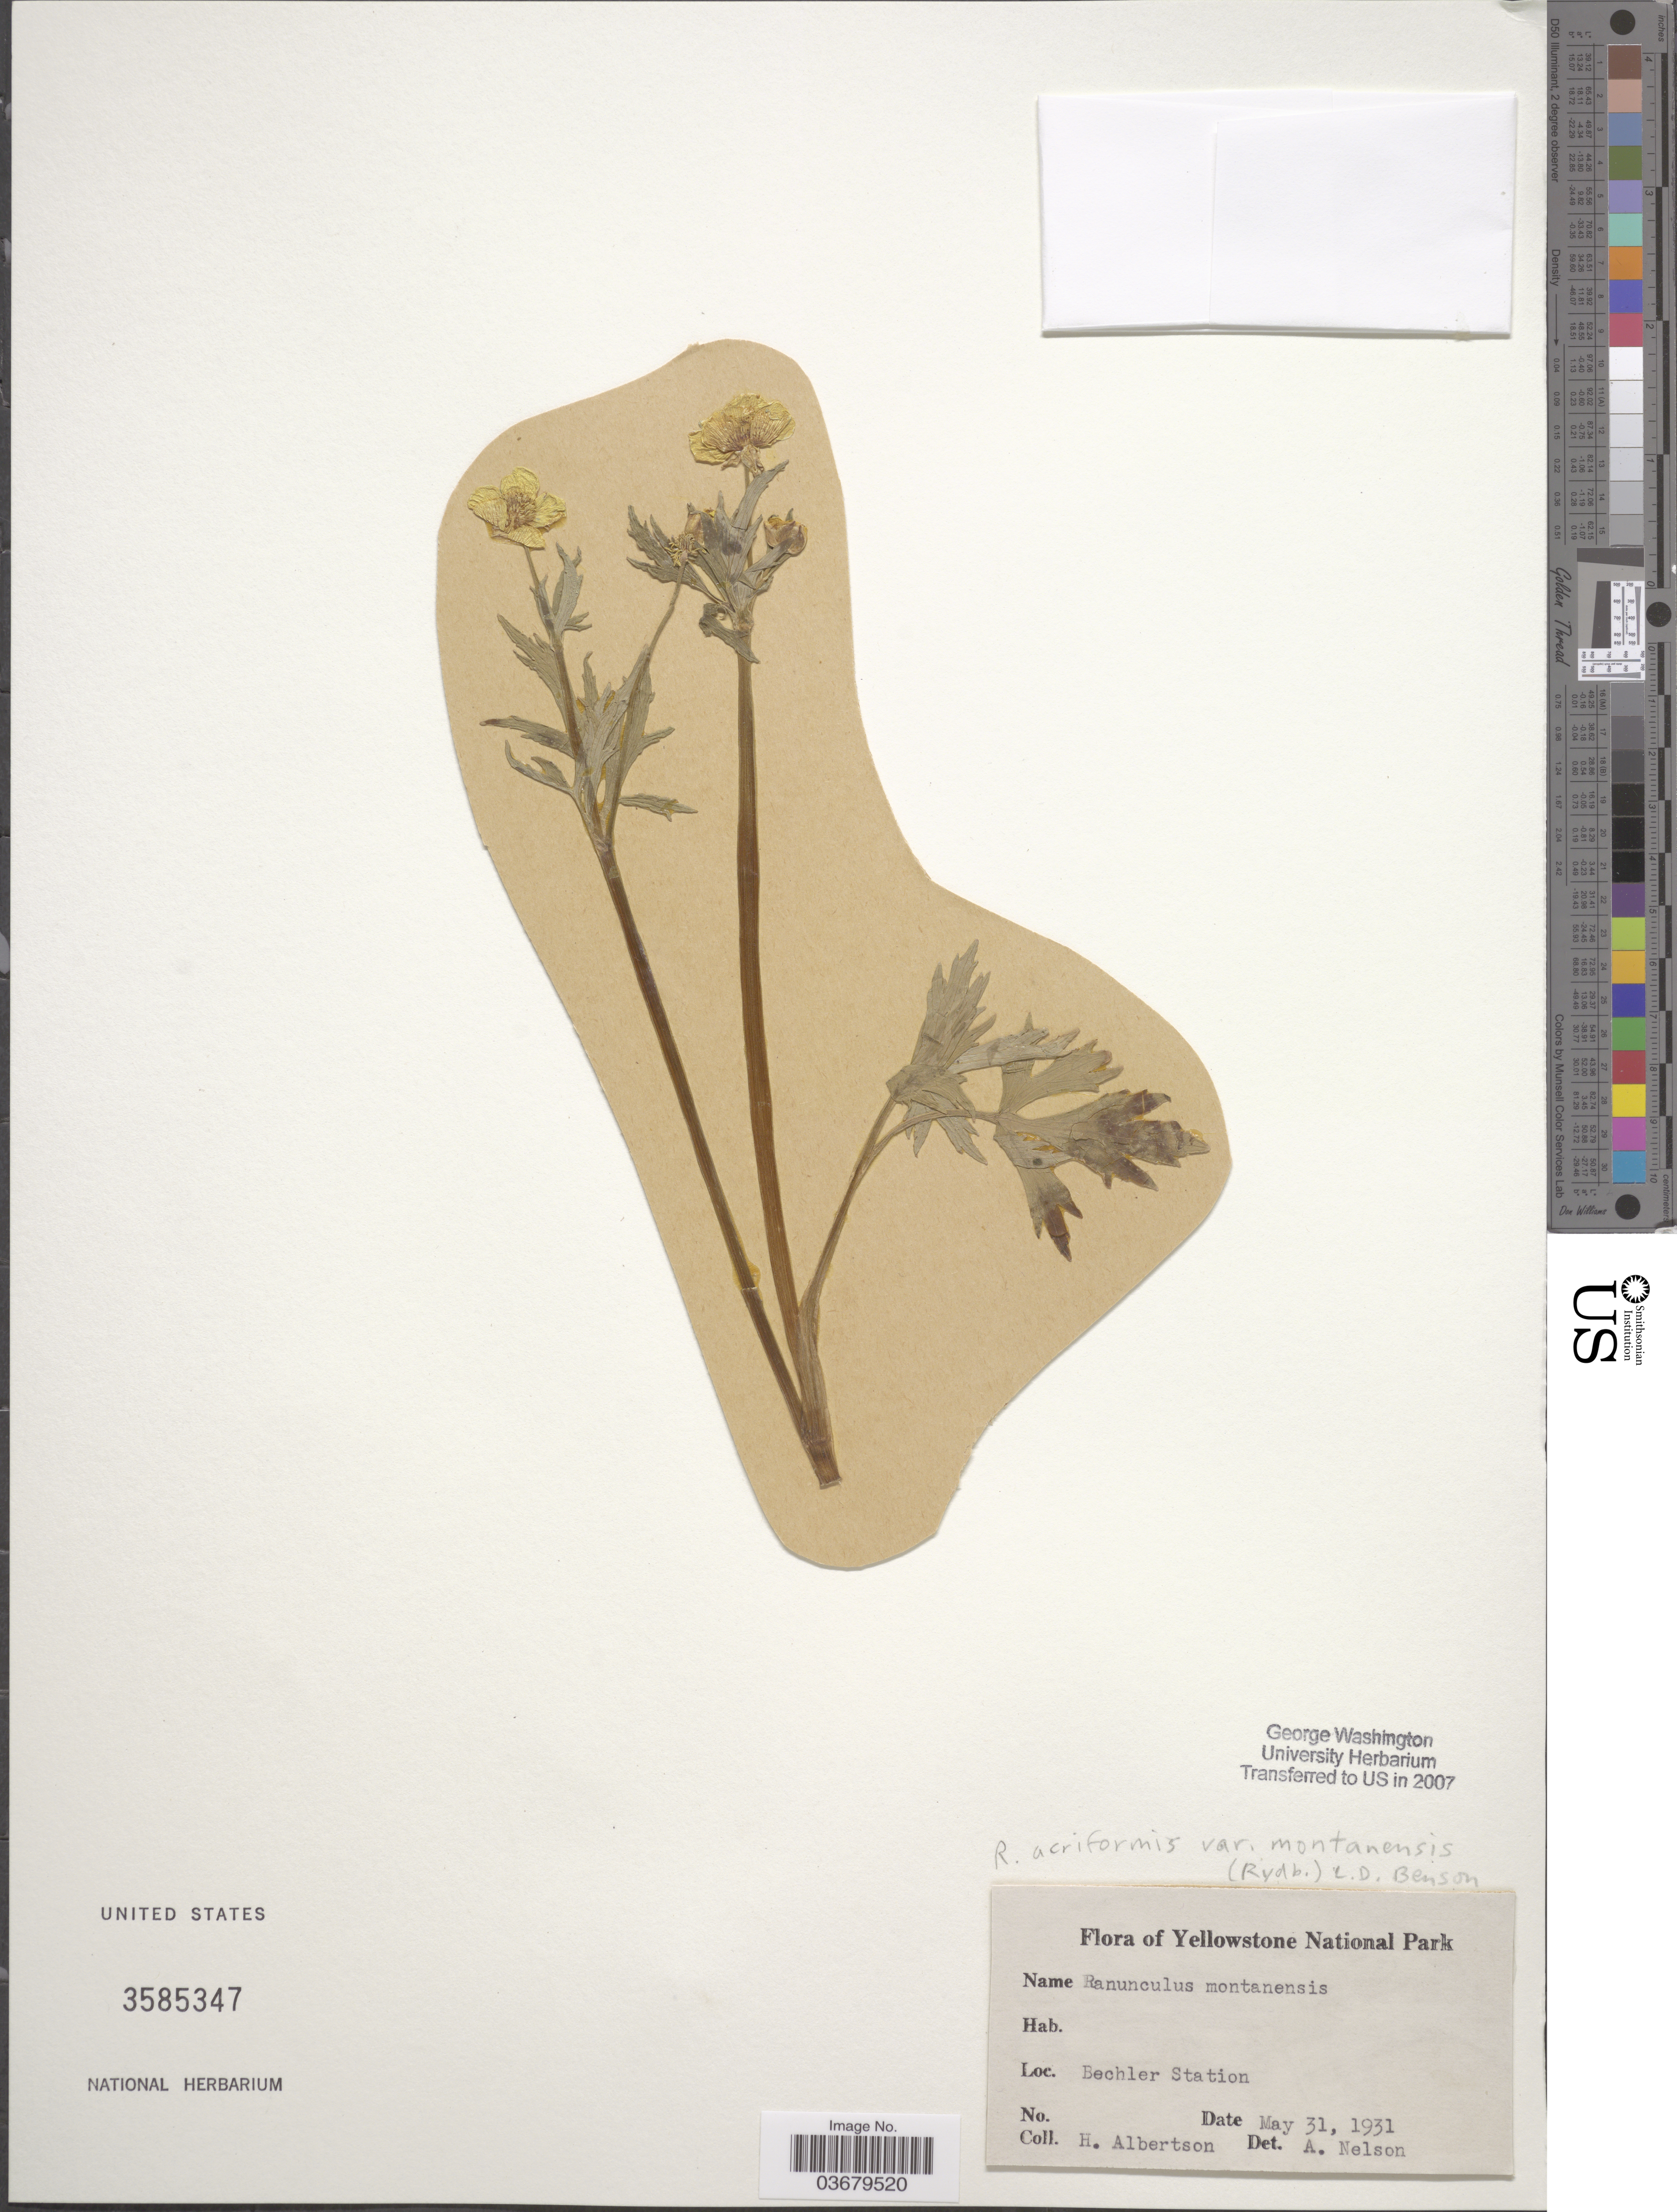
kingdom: Plantae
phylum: Tracheophyta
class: Magnoliopsida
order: Ranunculales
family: Ranunculaceae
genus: Ranunculus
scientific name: Ranunculus acriformis var. montanensis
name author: (Rydb.) L.D. Benson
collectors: H. Albertson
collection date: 1931-05-31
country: United States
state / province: Wyoming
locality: Yellowstone National Park. Bechler Station.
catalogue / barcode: US 3585347